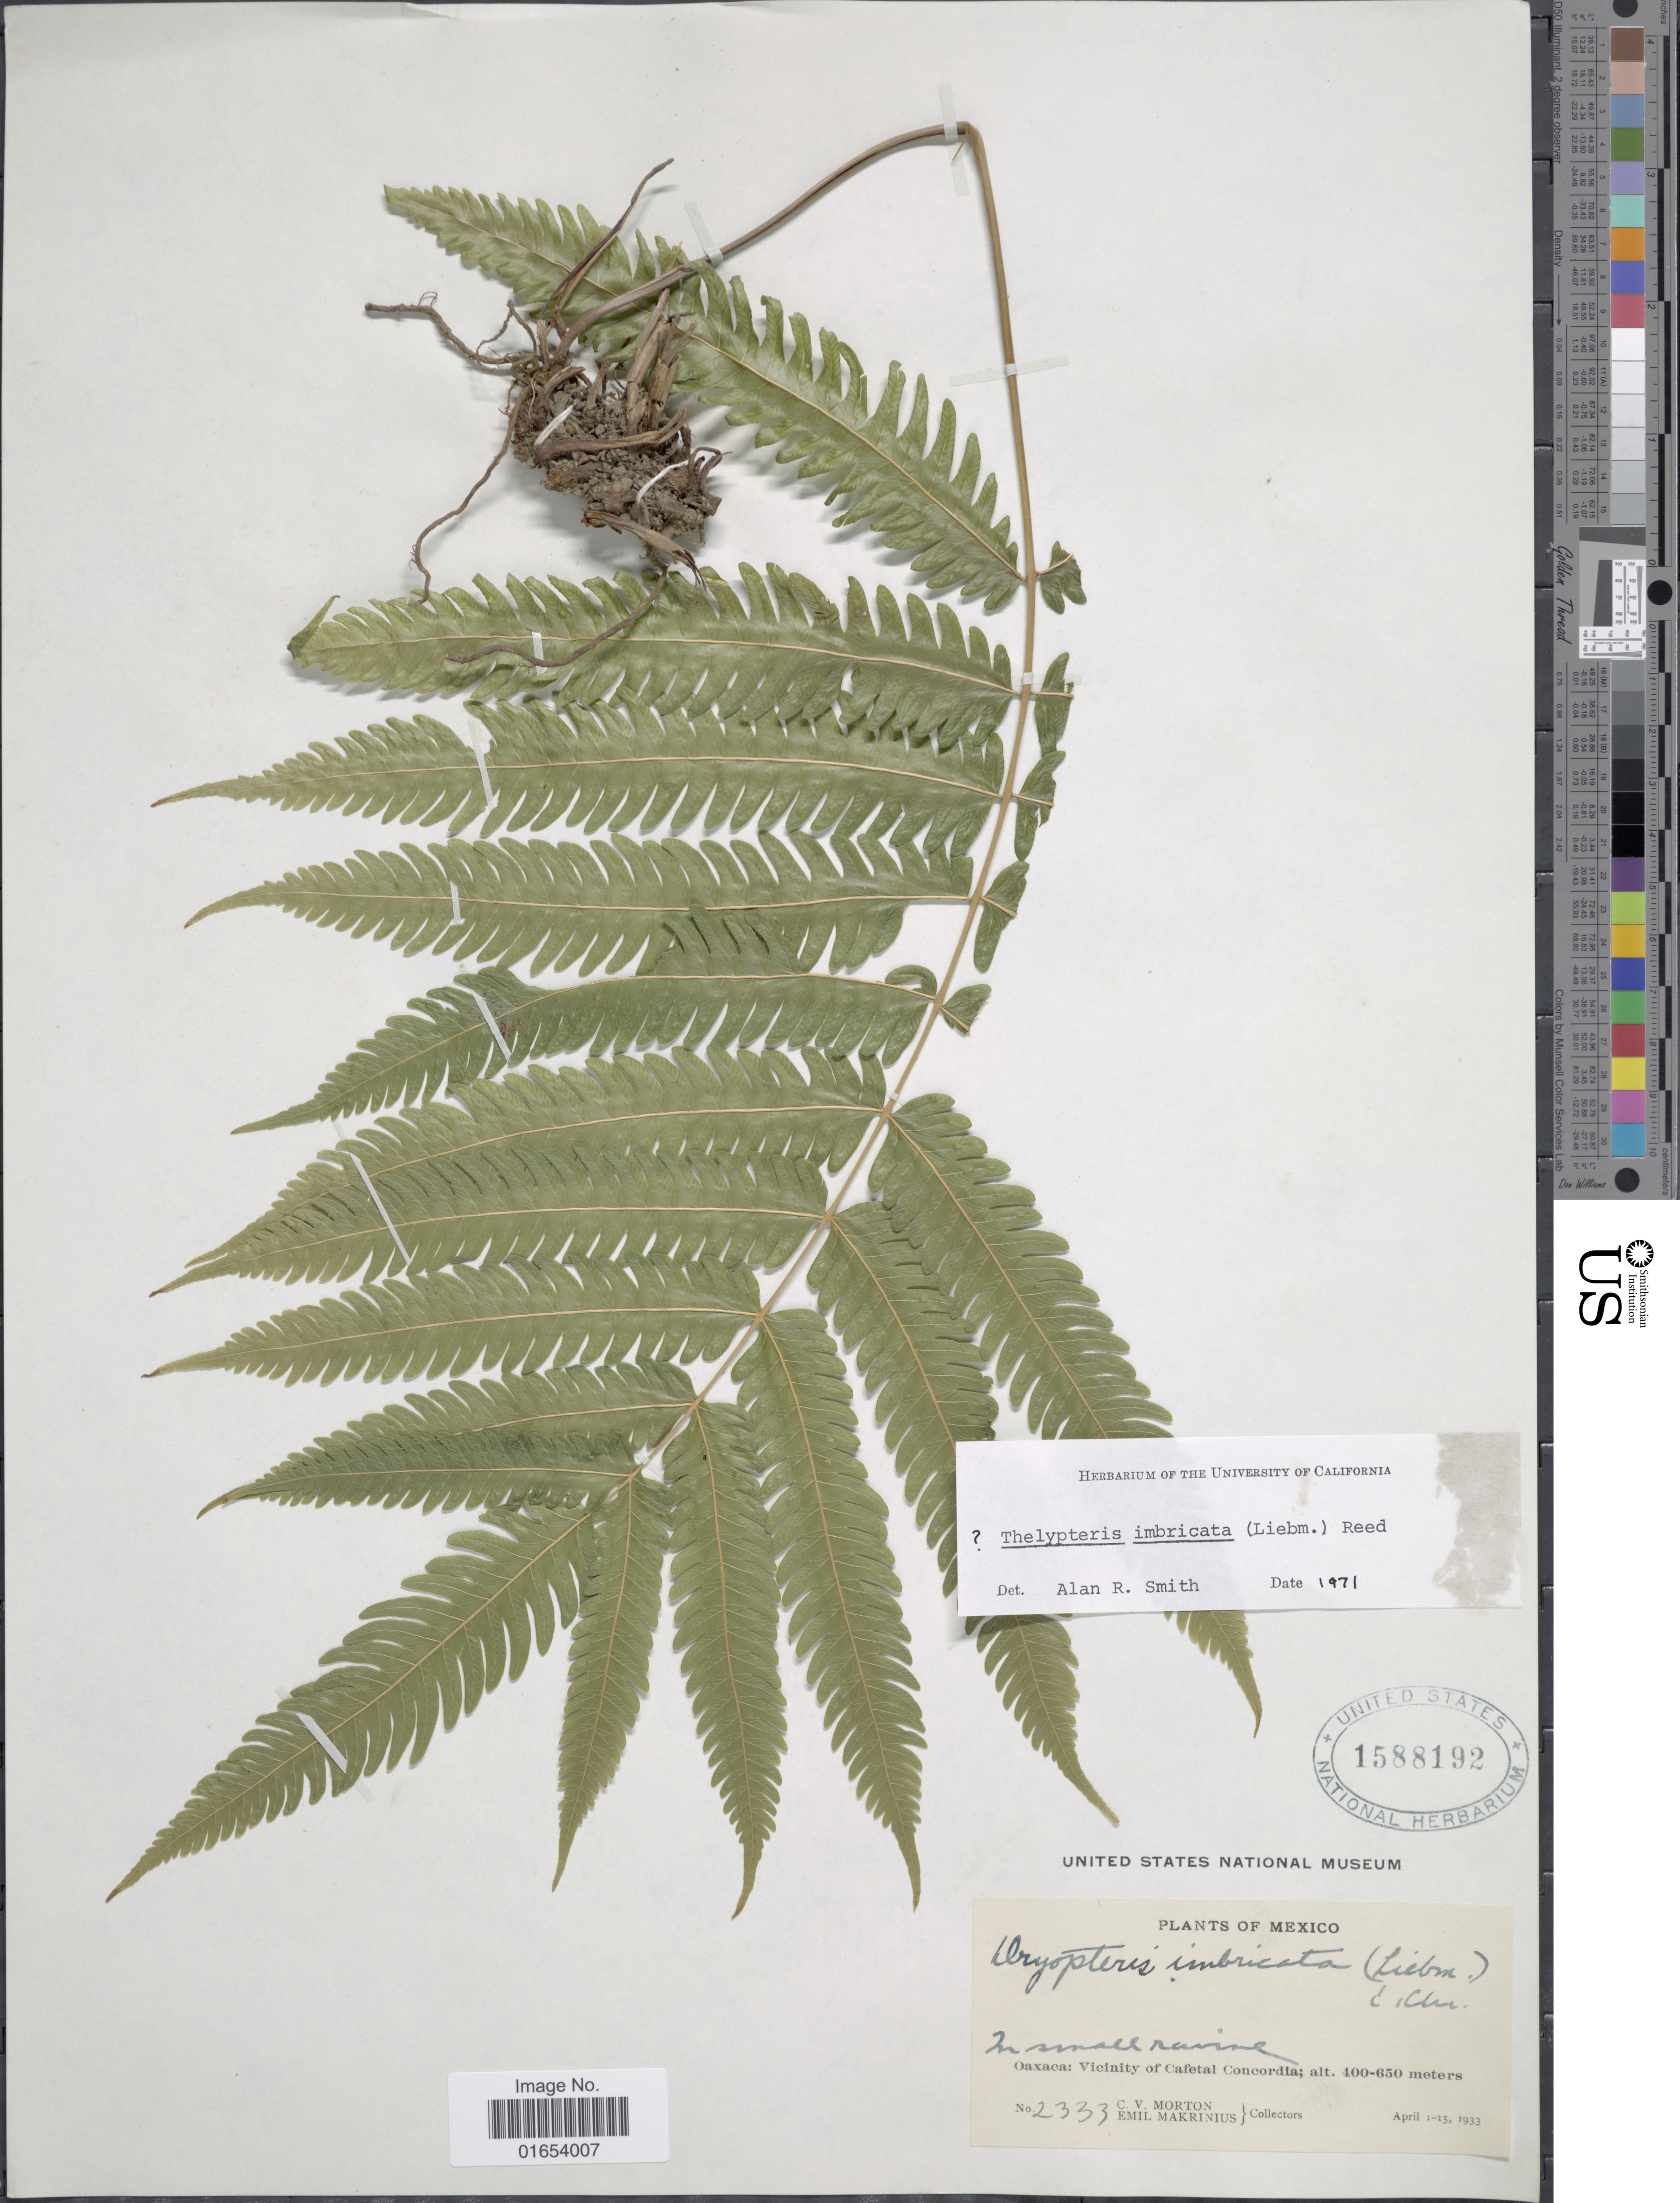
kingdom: Plantae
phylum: Tracheophyta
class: Polypodiopsida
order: Polypodiales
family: Thelypteridaceae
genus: Goniopteris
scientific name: Goniopteris imbricata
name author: (Liebm.) Á. Löve & D. Löve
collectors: C. V. Morton & E. Makrinius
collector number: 2333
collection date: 1933-04-01/1933-04-15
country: Mexico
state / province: Oaxaca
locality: Oaxaca: Vicinity of Cafetal Concordia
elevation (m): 400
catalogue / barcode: US 1588192